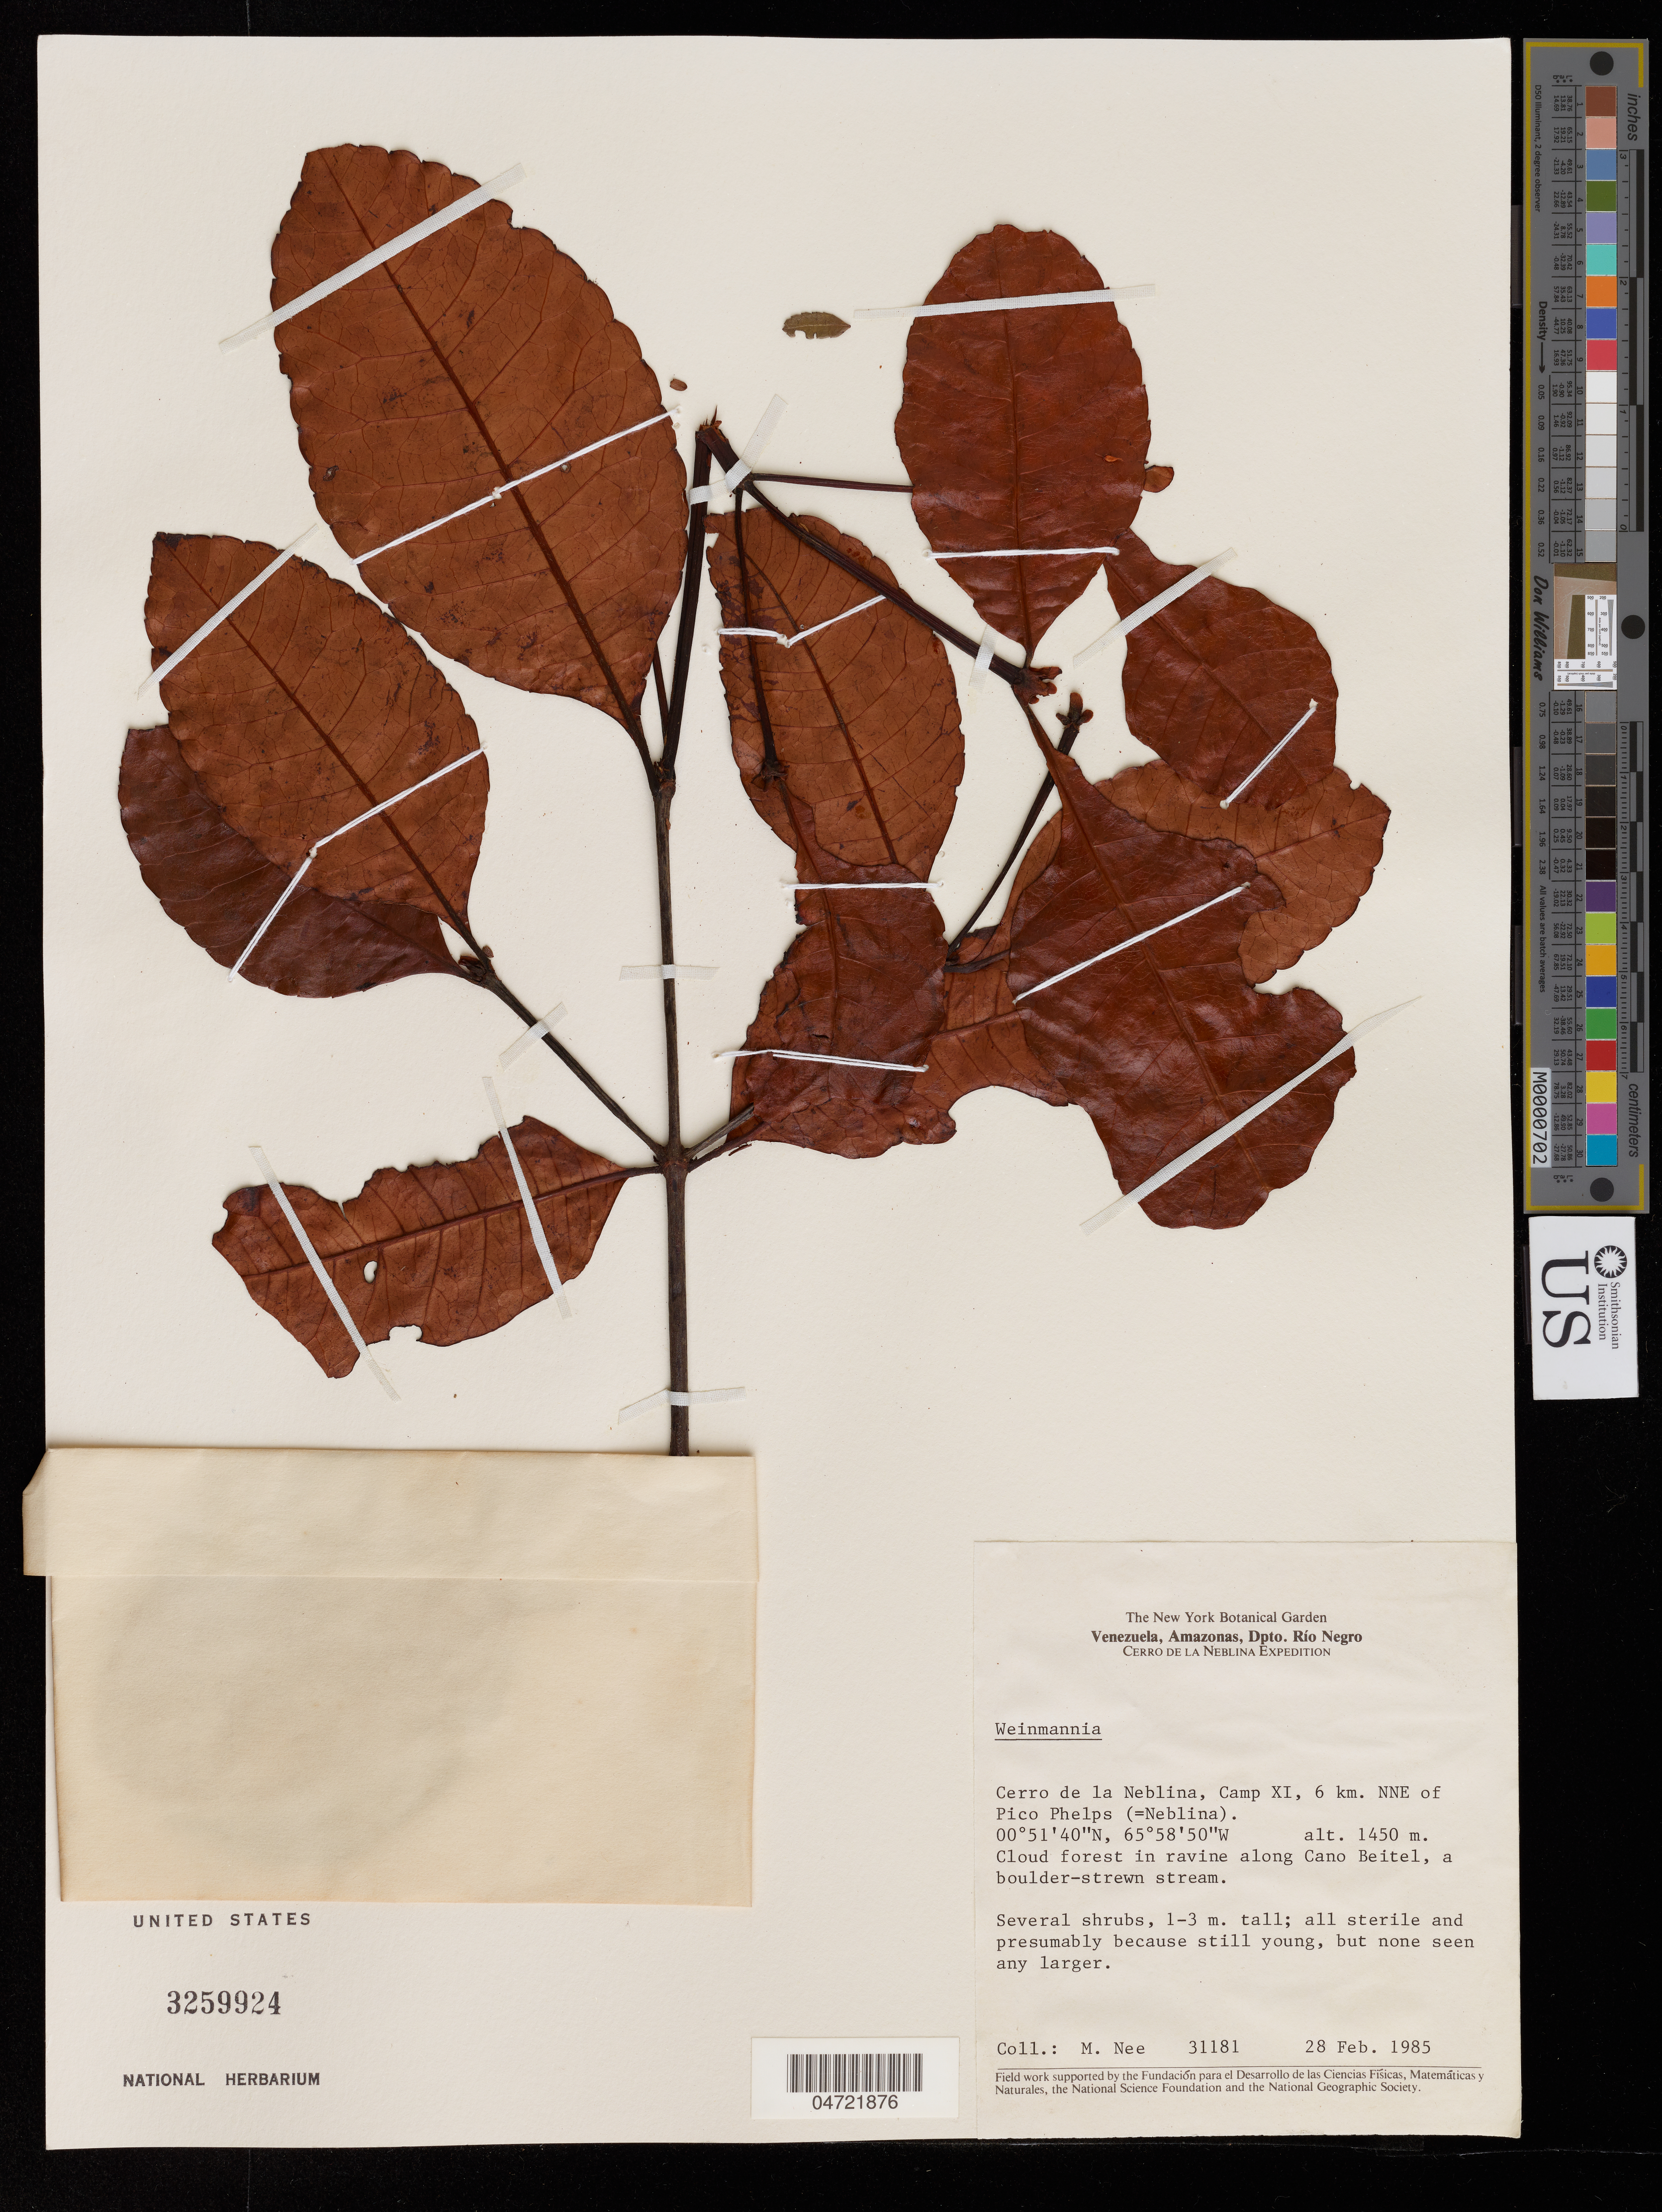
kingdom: Plantae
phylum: Tracheophyta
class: Magnoliopsida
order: Oxalidales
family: Cunoniaceae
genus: Weinmannia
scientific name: Weinmannia sp.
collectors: M. Nee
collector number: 31181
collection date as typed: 28-Feb-85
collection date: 1985-02-28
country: Venezuela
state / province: Amazonas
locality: Cerro de la Neblina, Camp XI, 6 km NNE of Pico Phelps (=Neblina.)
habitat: Cloud forest in ravine along cano Beitel, a boulder-strewn stream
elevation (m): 1450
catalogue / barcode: US 3259924